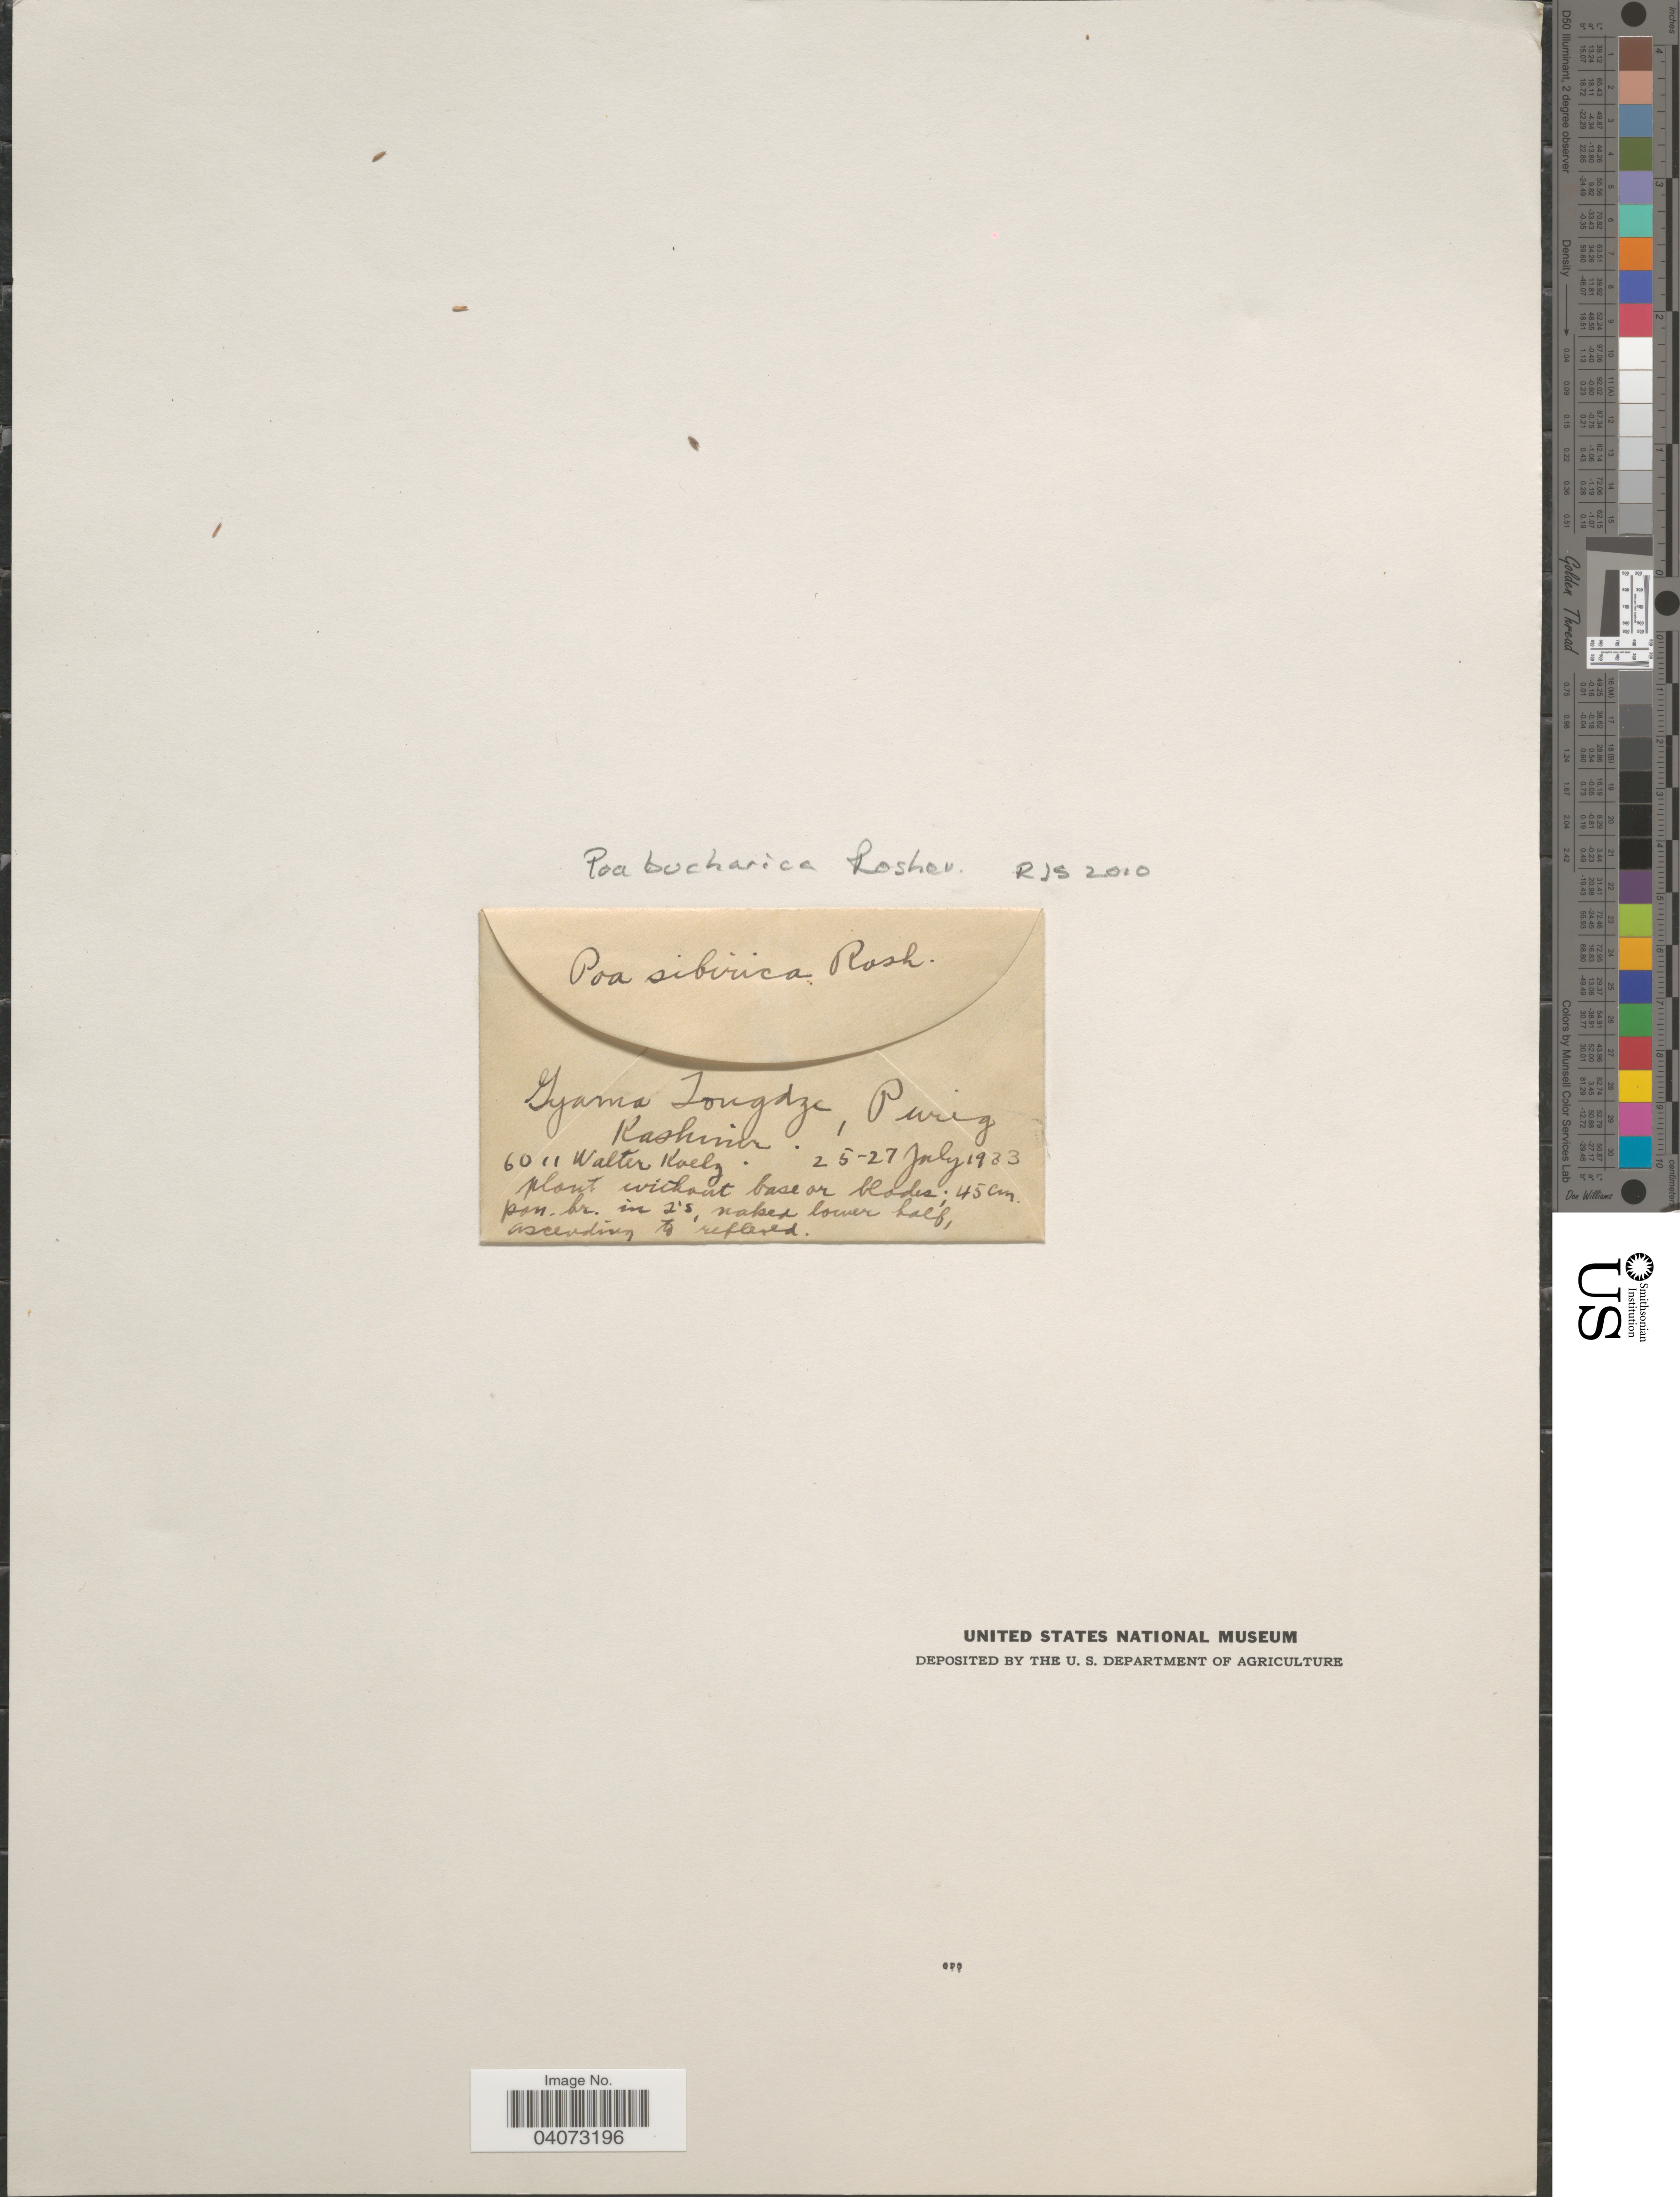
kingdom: Plantae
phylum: Tracheophyta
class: Liliopsida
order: Poales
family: Poaceae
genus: Poa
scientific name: Poa bucharica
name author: Roshev.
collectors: W. N. Koelz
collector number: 6011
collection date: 1933-07-25/1933-07-27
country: India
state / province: Jammu and Kashmir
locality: Gyama Tongdze, Purig. Kashmir.